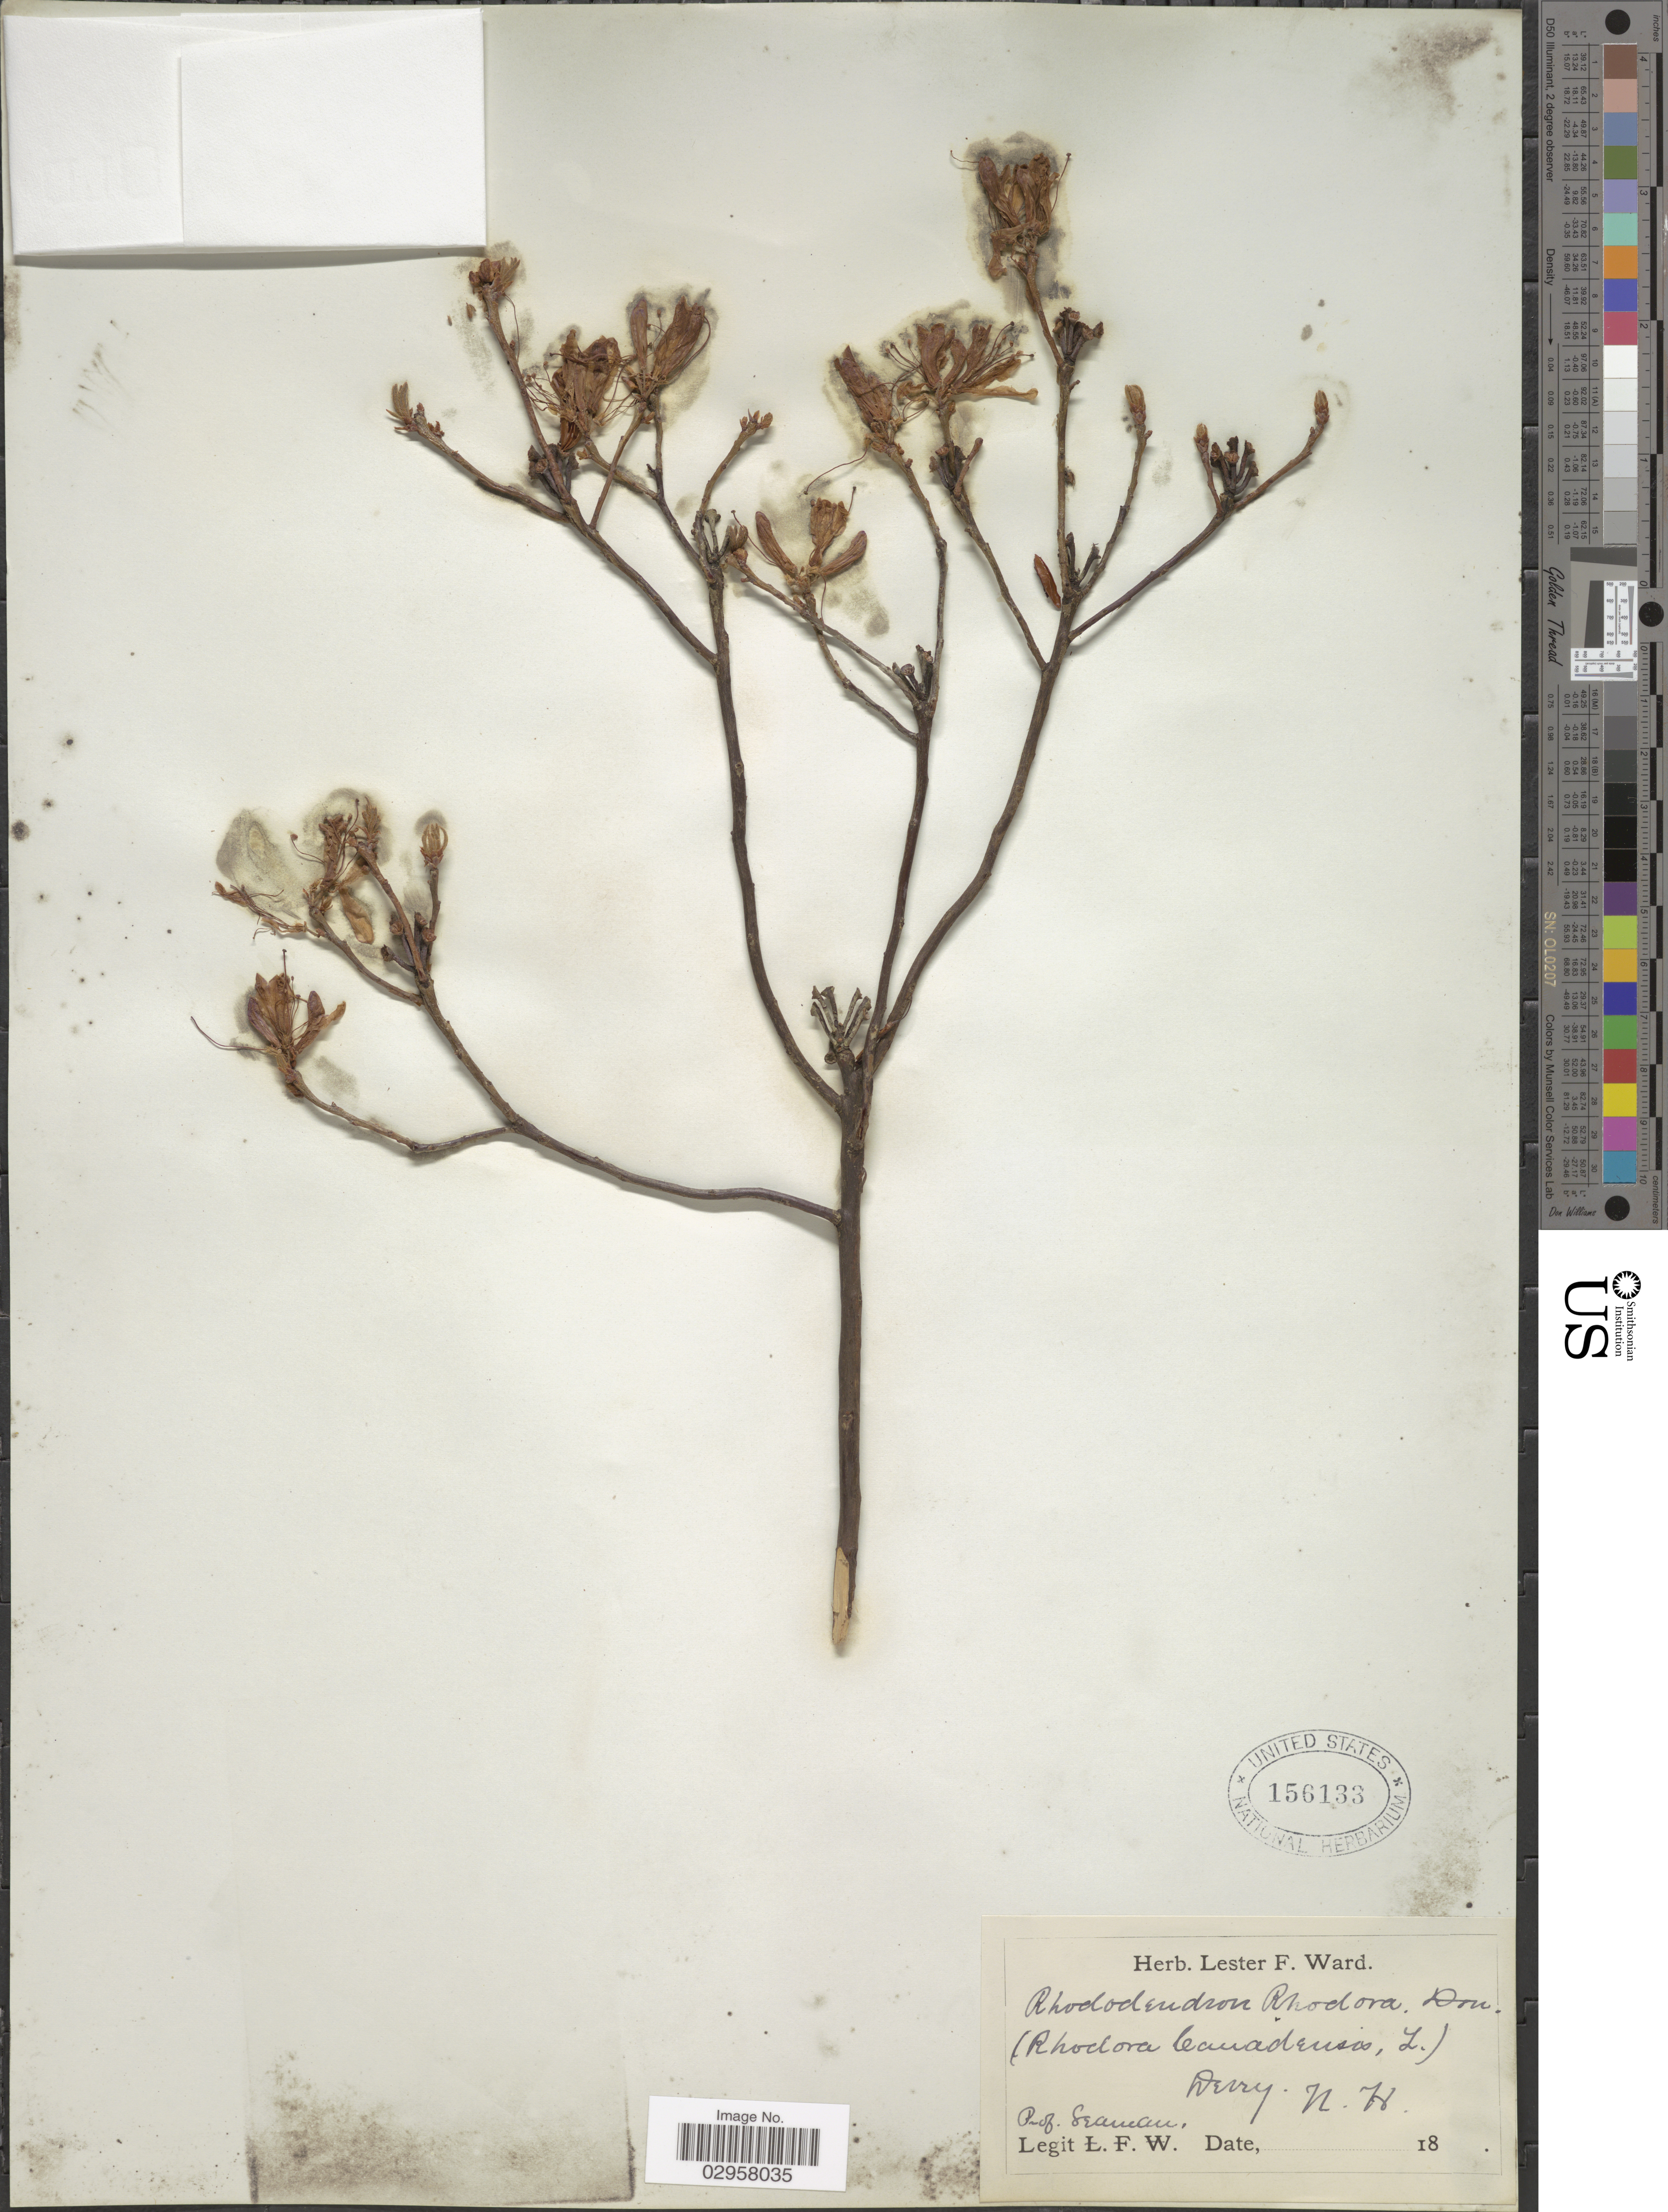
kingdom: Plantae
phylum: Tracheophyta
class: Magnoliopsida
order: Ericales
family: Ericaceae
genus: Rhododendron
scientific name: Rhododendron canadense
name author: (L.) Torr.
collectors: Seaman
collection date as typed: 18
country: United States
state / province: New Hampshire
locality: Derry.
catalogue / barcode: US 156133